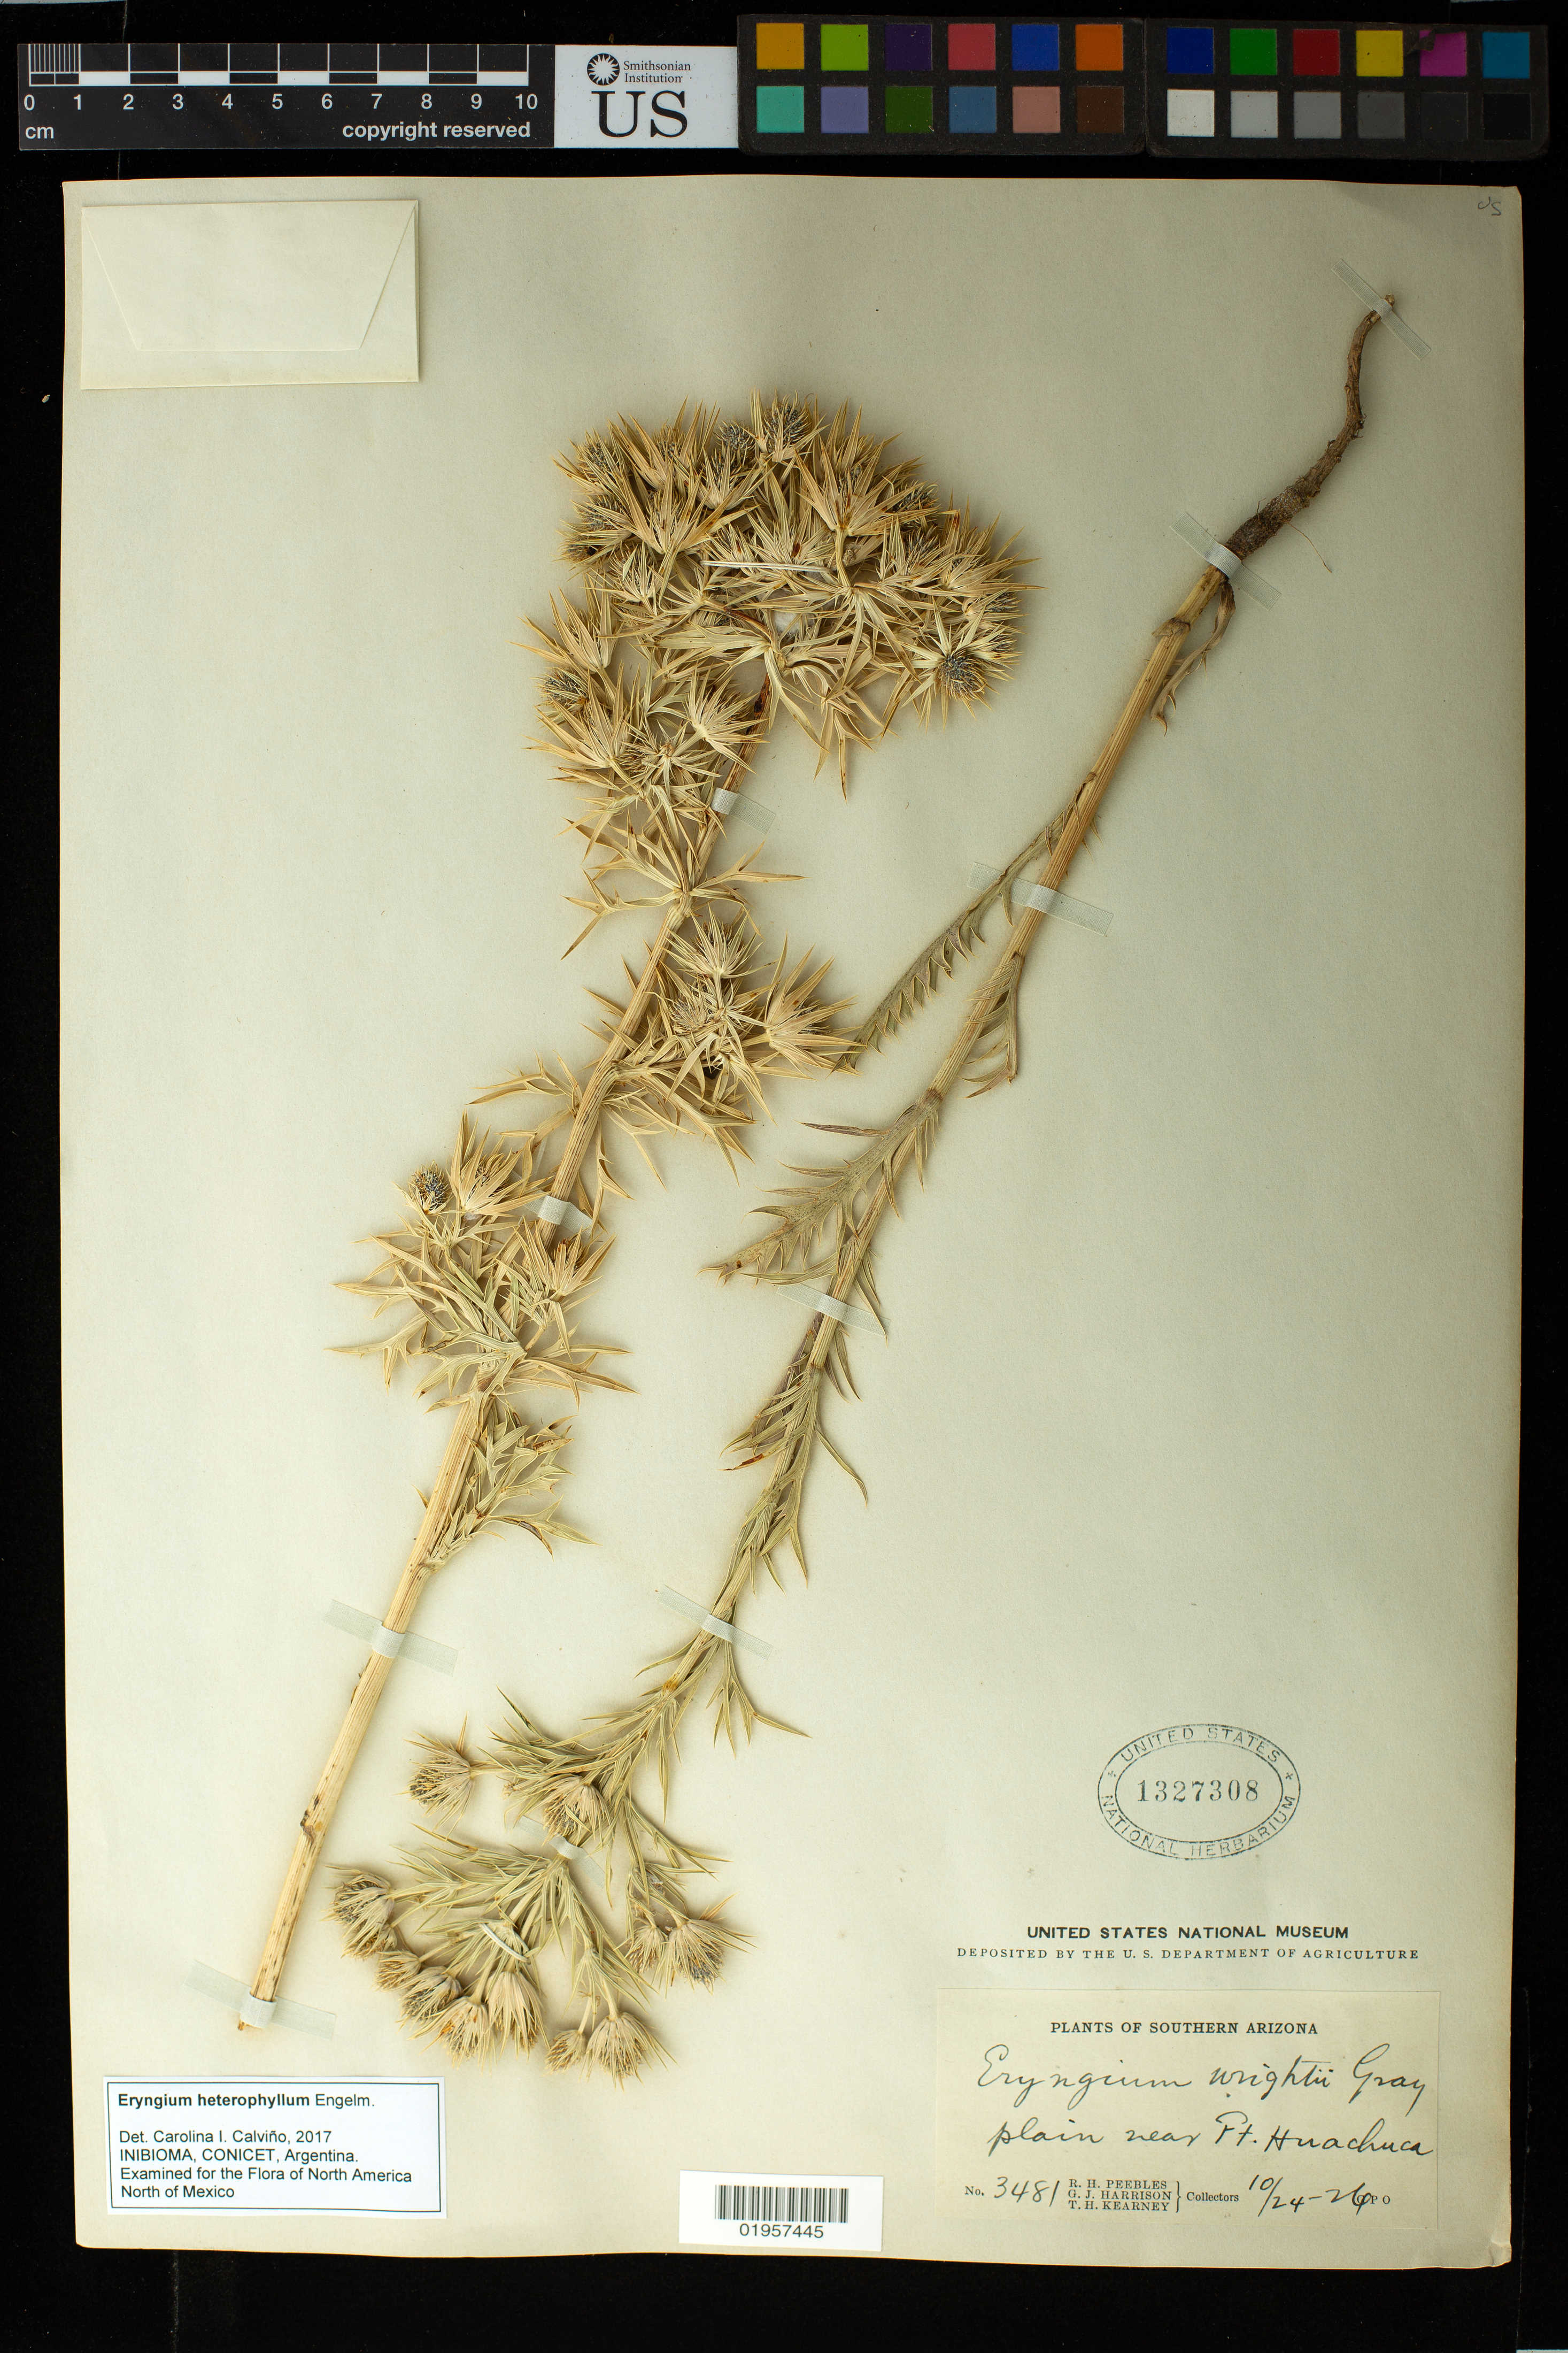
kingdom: Plantae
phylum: Tracheophyta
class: Magnoliopsida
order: Apiales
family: Apiaceae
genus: Eryngium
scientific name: Eryngium heterophyllum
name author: Engelm.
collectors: R. H. Peebles, G. J. Harrison & T. H. Kearney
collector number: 3481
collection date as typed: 24 Oct 1926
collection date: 1926-10-24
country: United States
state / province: Arizona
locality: Near Fort Huachuca.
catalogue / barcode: US 1327308